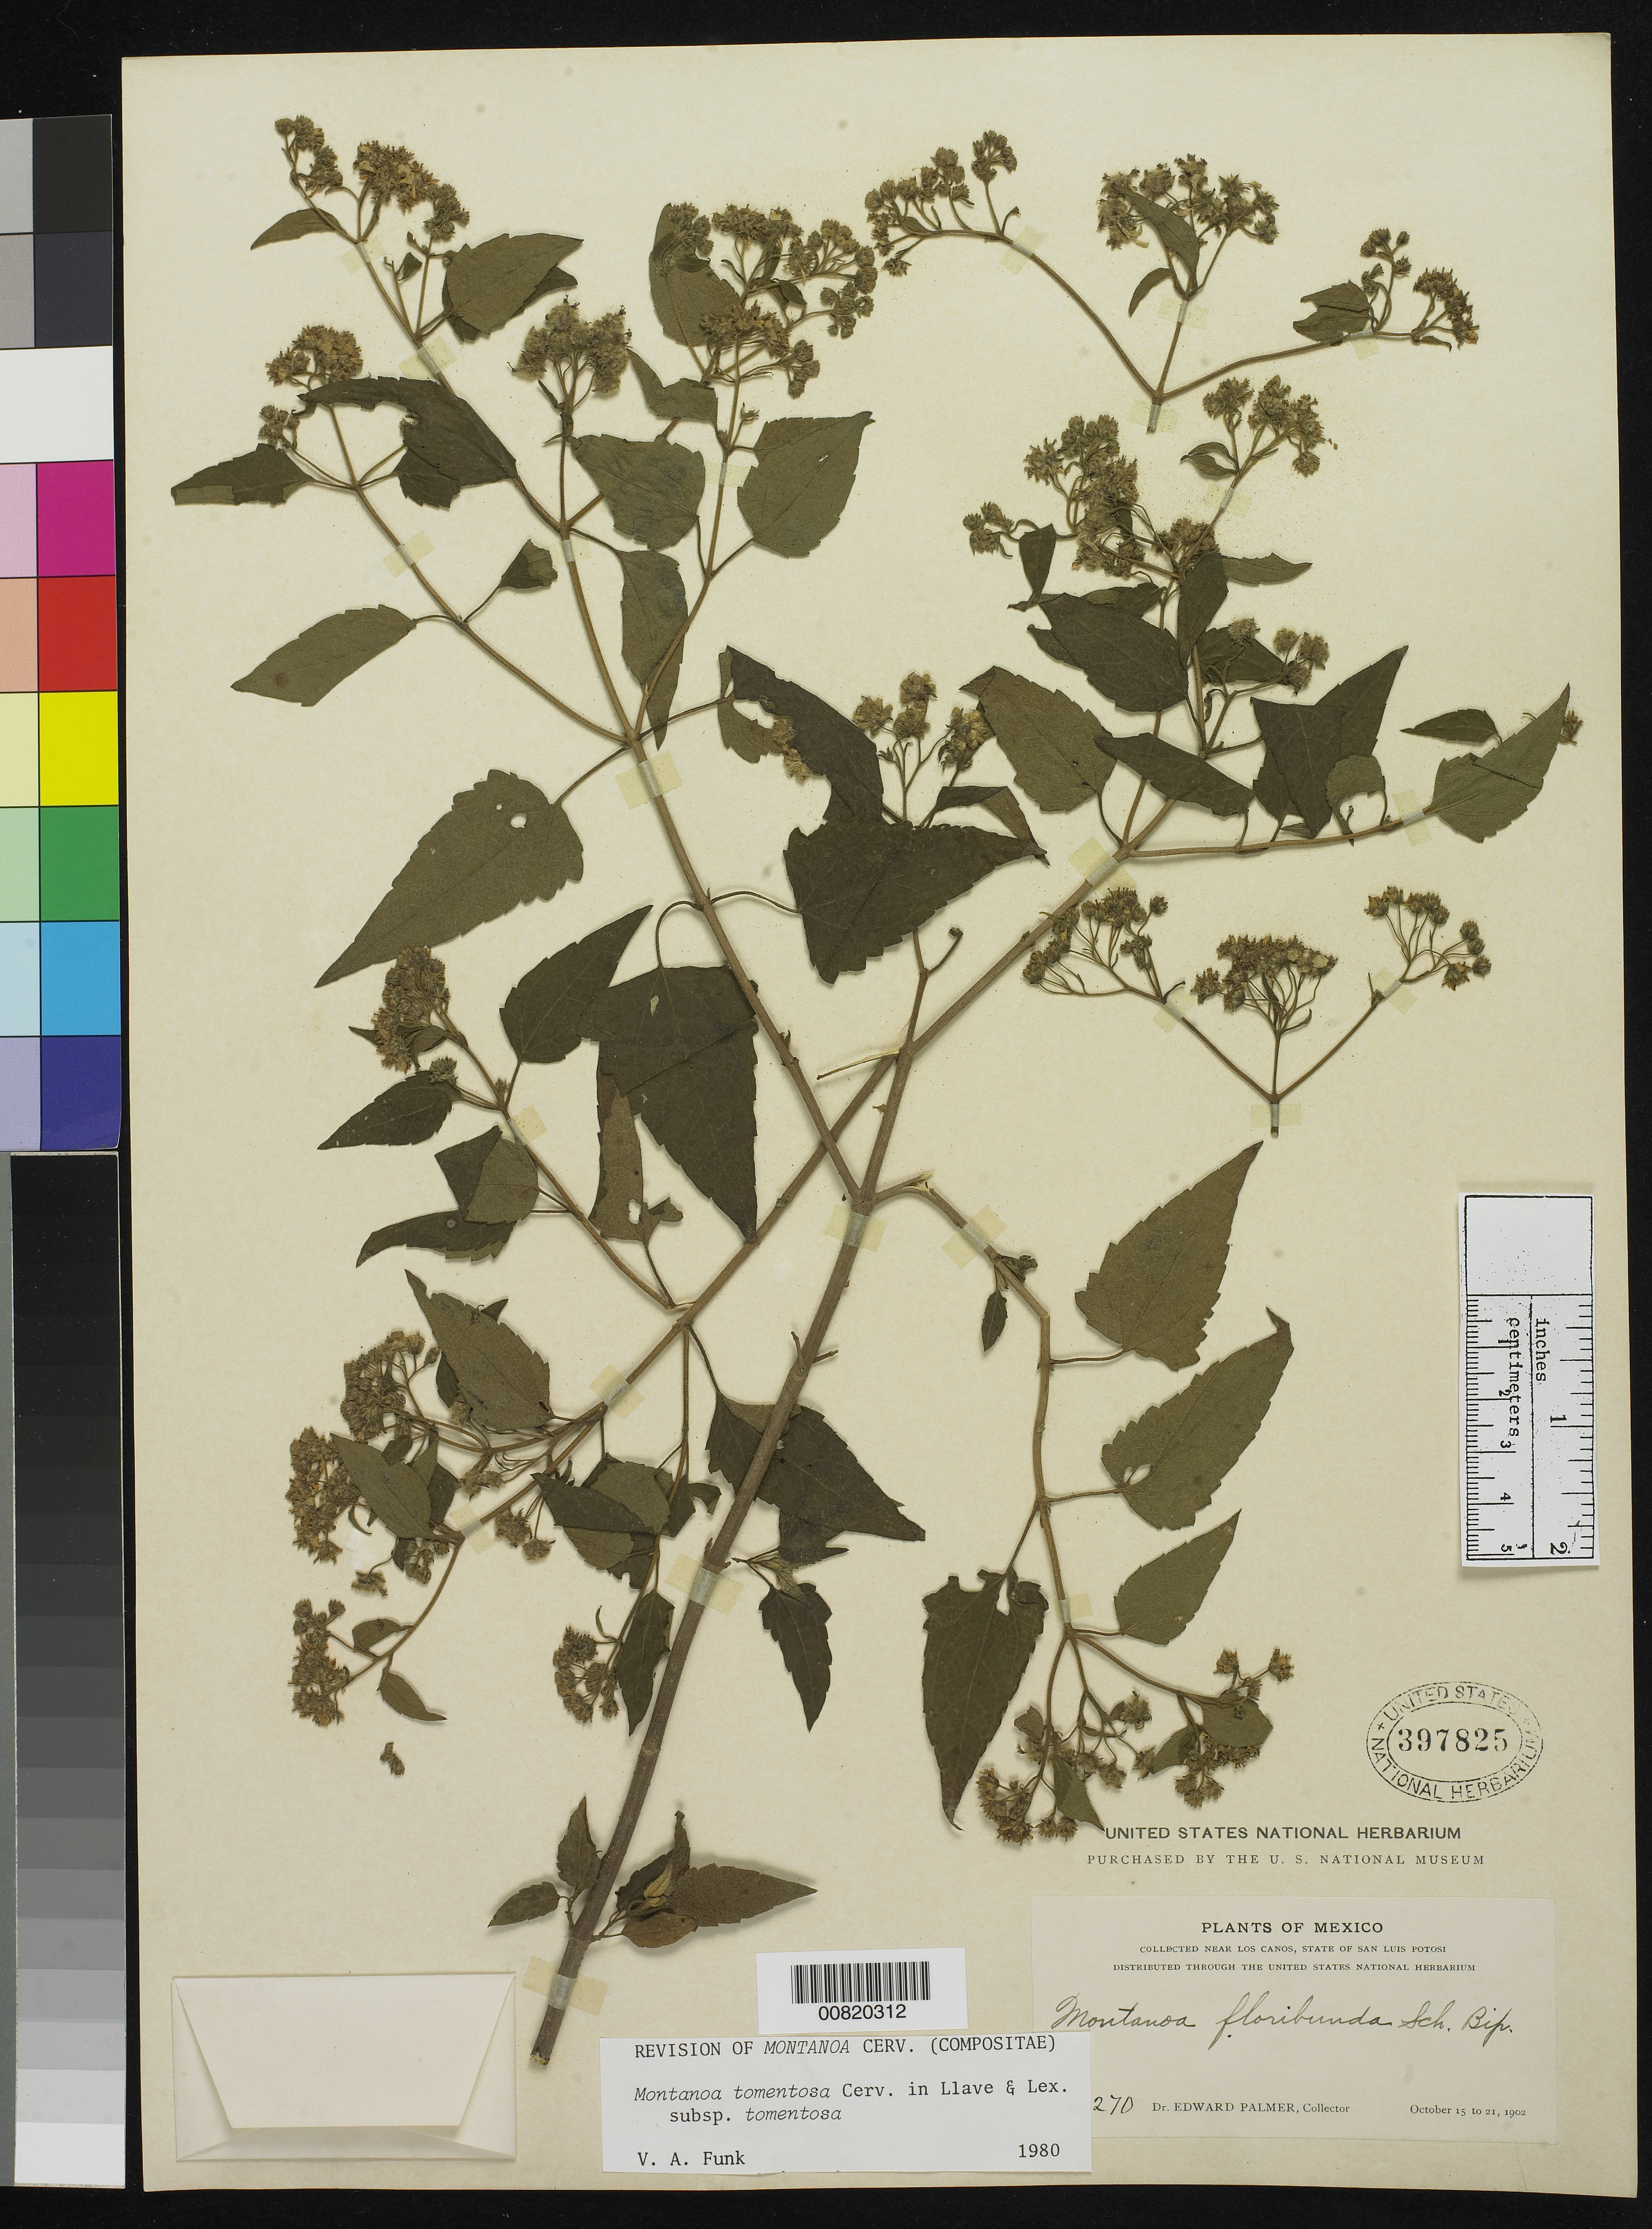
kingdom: Plantae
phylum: Tracheophyta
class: Magnoliopsida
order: Asterales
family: Asteraceae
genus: Montanoa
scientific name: Montanoa tomentosa subsp. tomentosa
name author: Cerv.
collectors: E. Palmer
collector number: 270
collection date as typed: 15 Oct 1902 to 21 Oct 1902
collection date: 1902-10-15/1902-10-21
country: Mexico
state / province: San Luis Potosí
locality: Near Los Canos, San Luis Potosí.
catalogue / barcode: US 397825